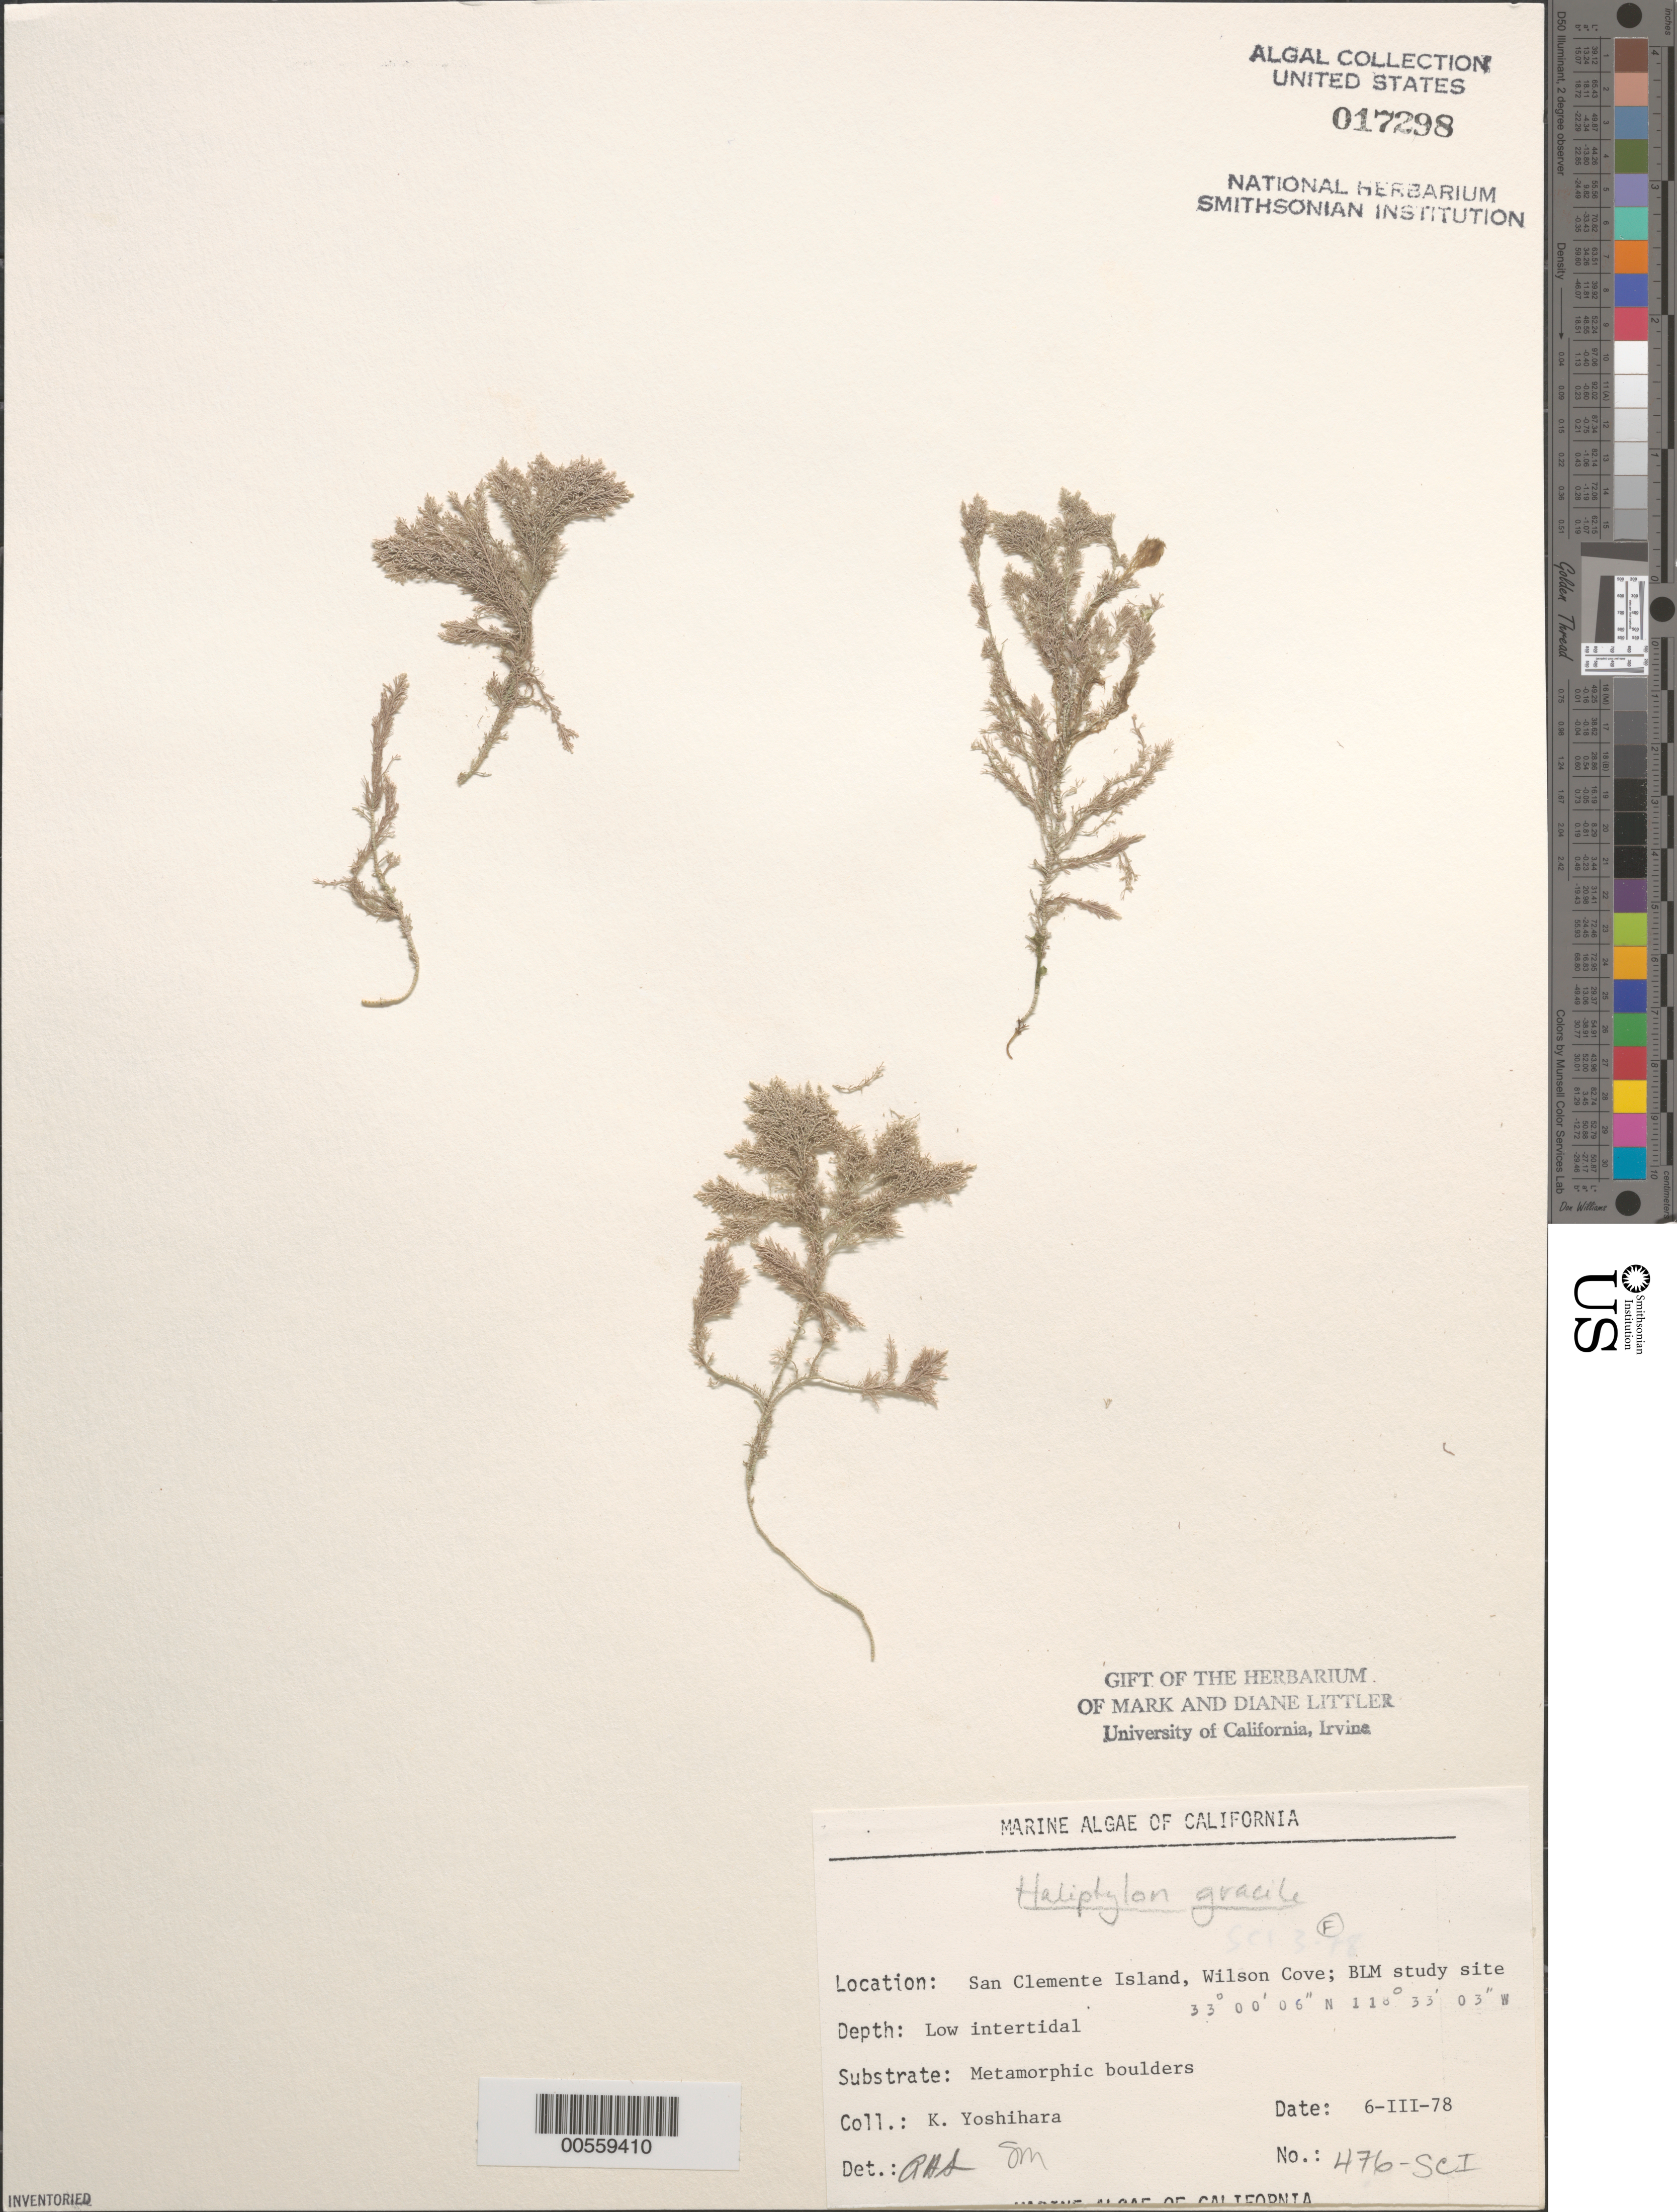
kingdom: Plantae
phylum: Rhodophyta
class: Florideophyceae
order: Corallinales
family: Corallinaceae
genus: Jania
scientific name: Jania rosea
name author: (Lam.) Decne.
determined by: Algae name updating Project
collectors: K. Yoshihara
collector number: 476-sci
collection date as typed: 06 Mar 1978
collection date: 1978-03-06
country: United States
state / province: California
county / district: Los Angeles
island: San Clemente Island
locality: Wilson Cove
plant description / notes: BLM-SOCALBIGHT Rocky Intertidal Survey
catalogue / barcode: US 17298